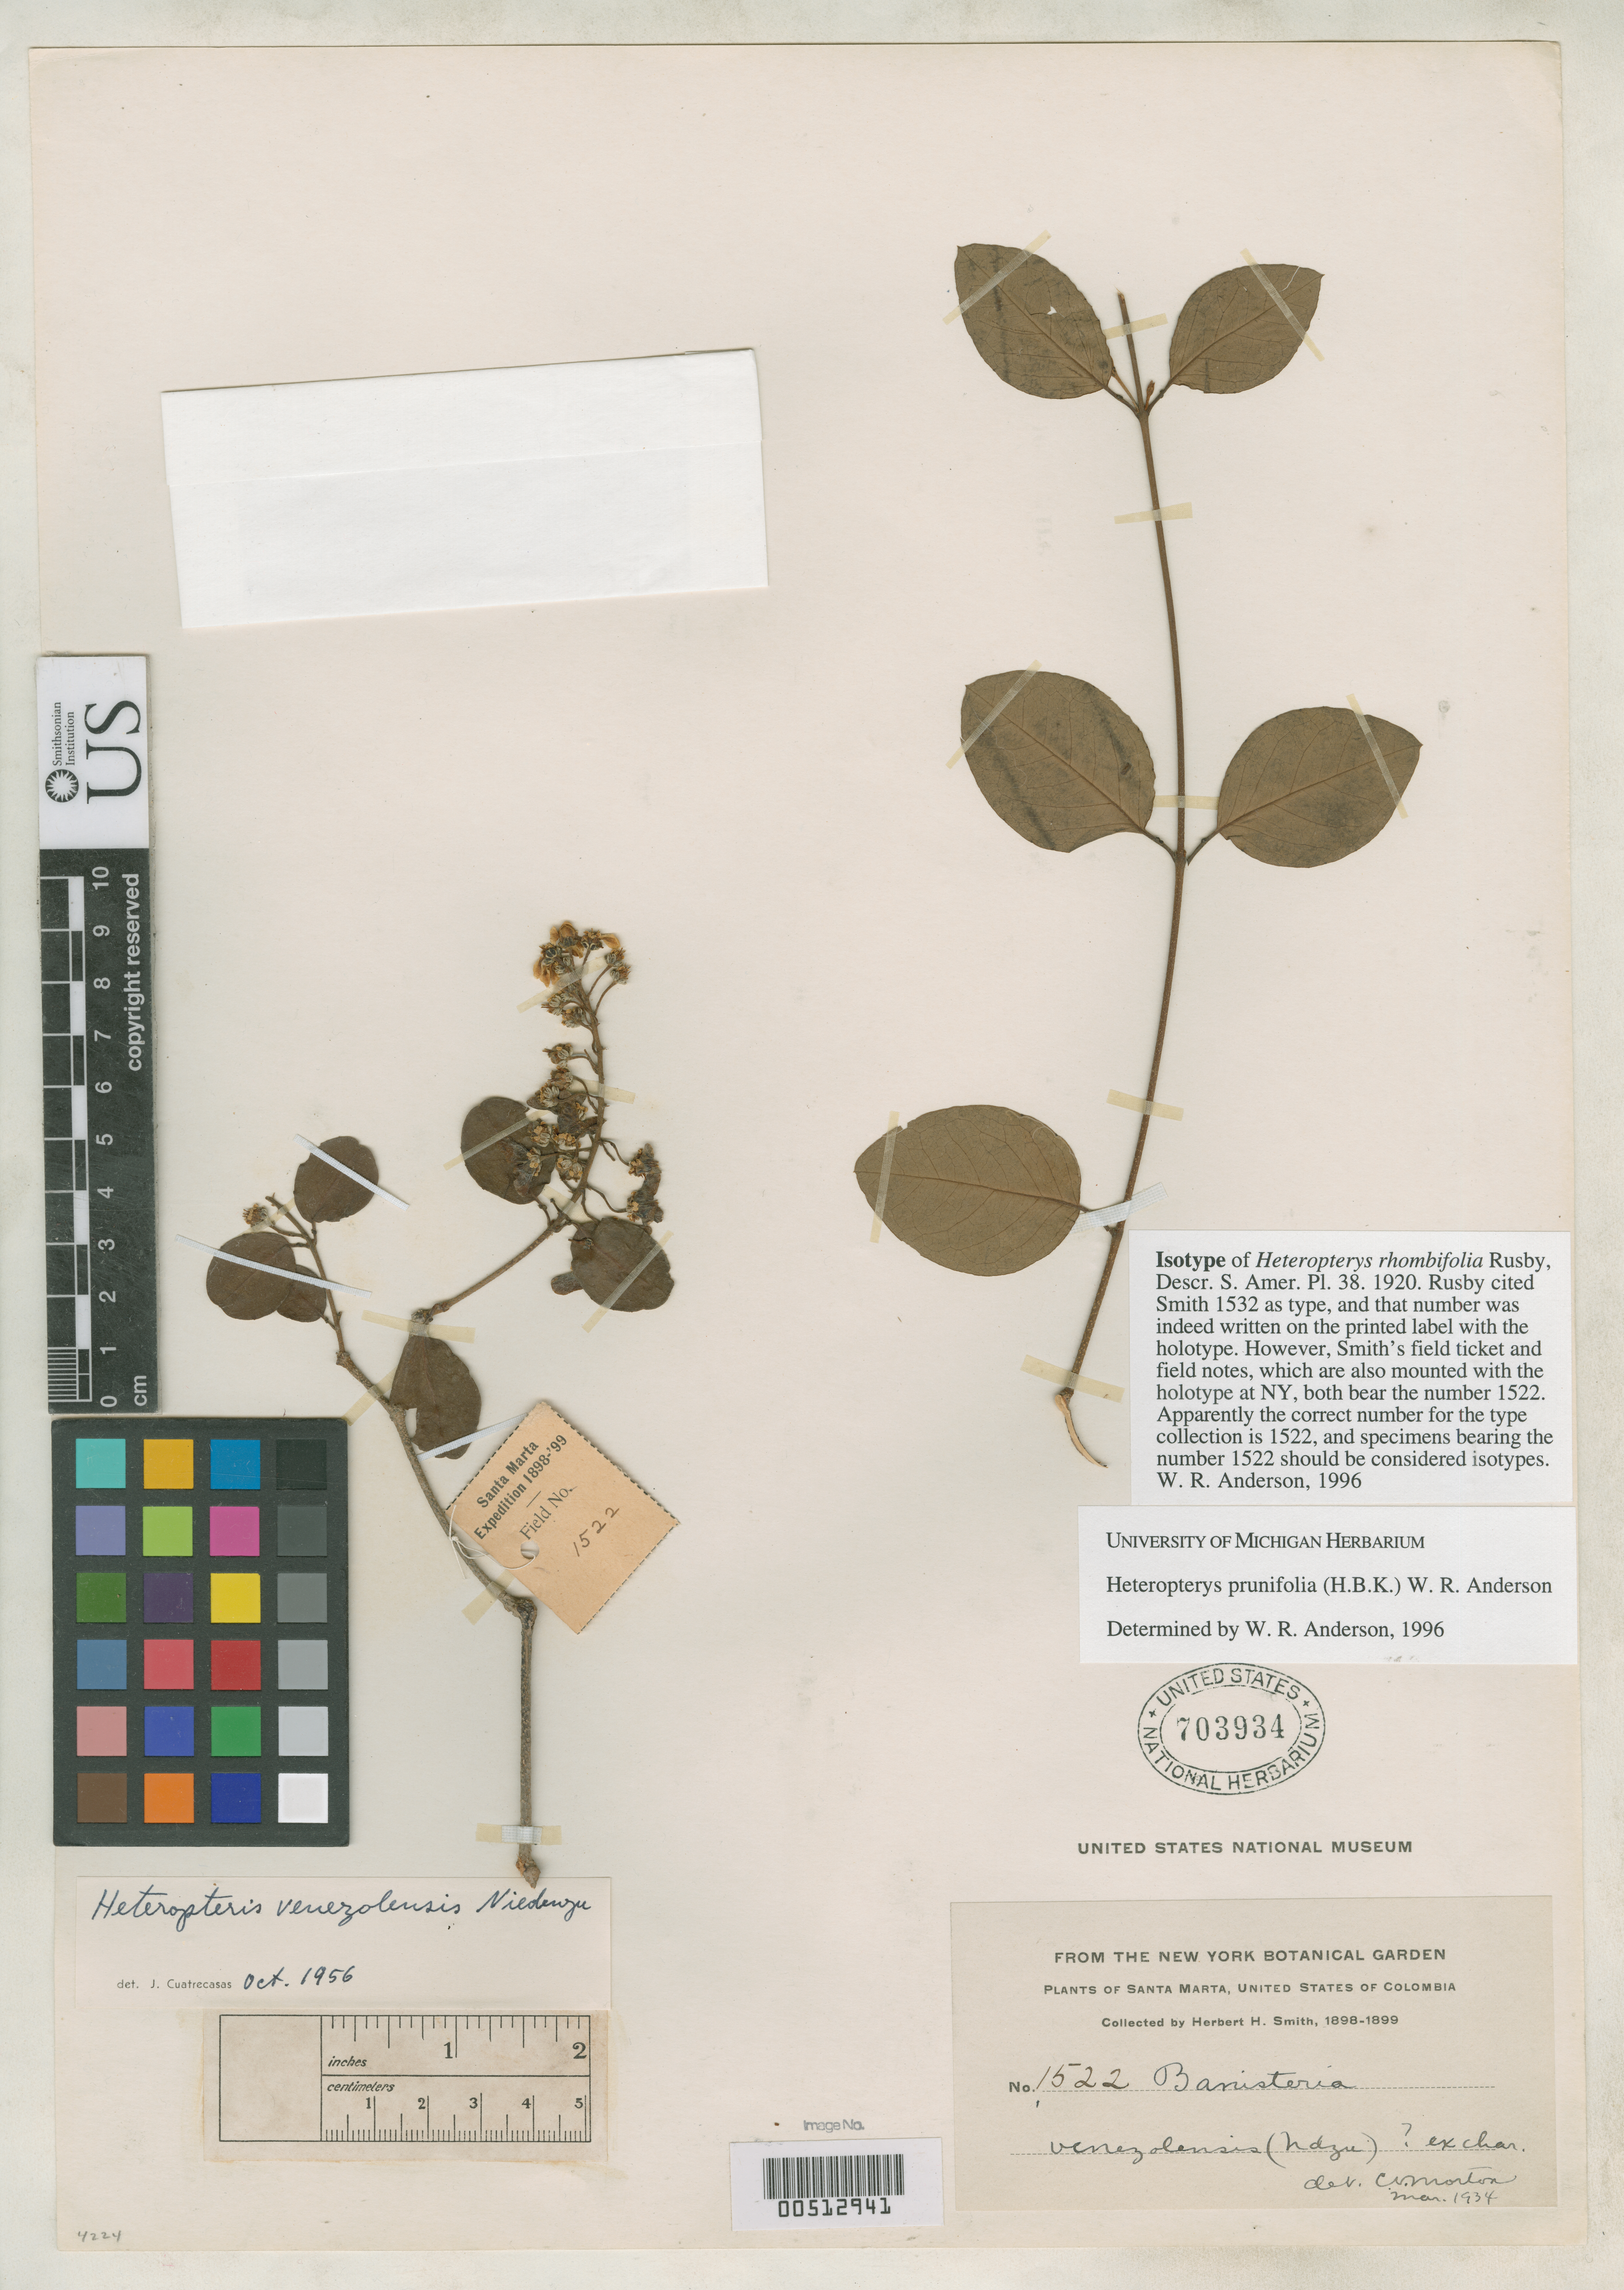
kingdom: Plantae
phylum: Tracheophyta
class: Magnoliopsida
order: Malpighiales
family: Malpighiaceae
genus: Heteropterys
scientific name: Heteropterys rhombifolia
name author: Rusby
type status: Isotype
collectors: Herbert H. Smith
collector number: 1522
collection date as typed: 1898 to -- --- 1899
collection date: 1898/1899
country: Colombia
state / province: Magdalena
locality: Santa Marta.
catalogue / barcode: US 703934